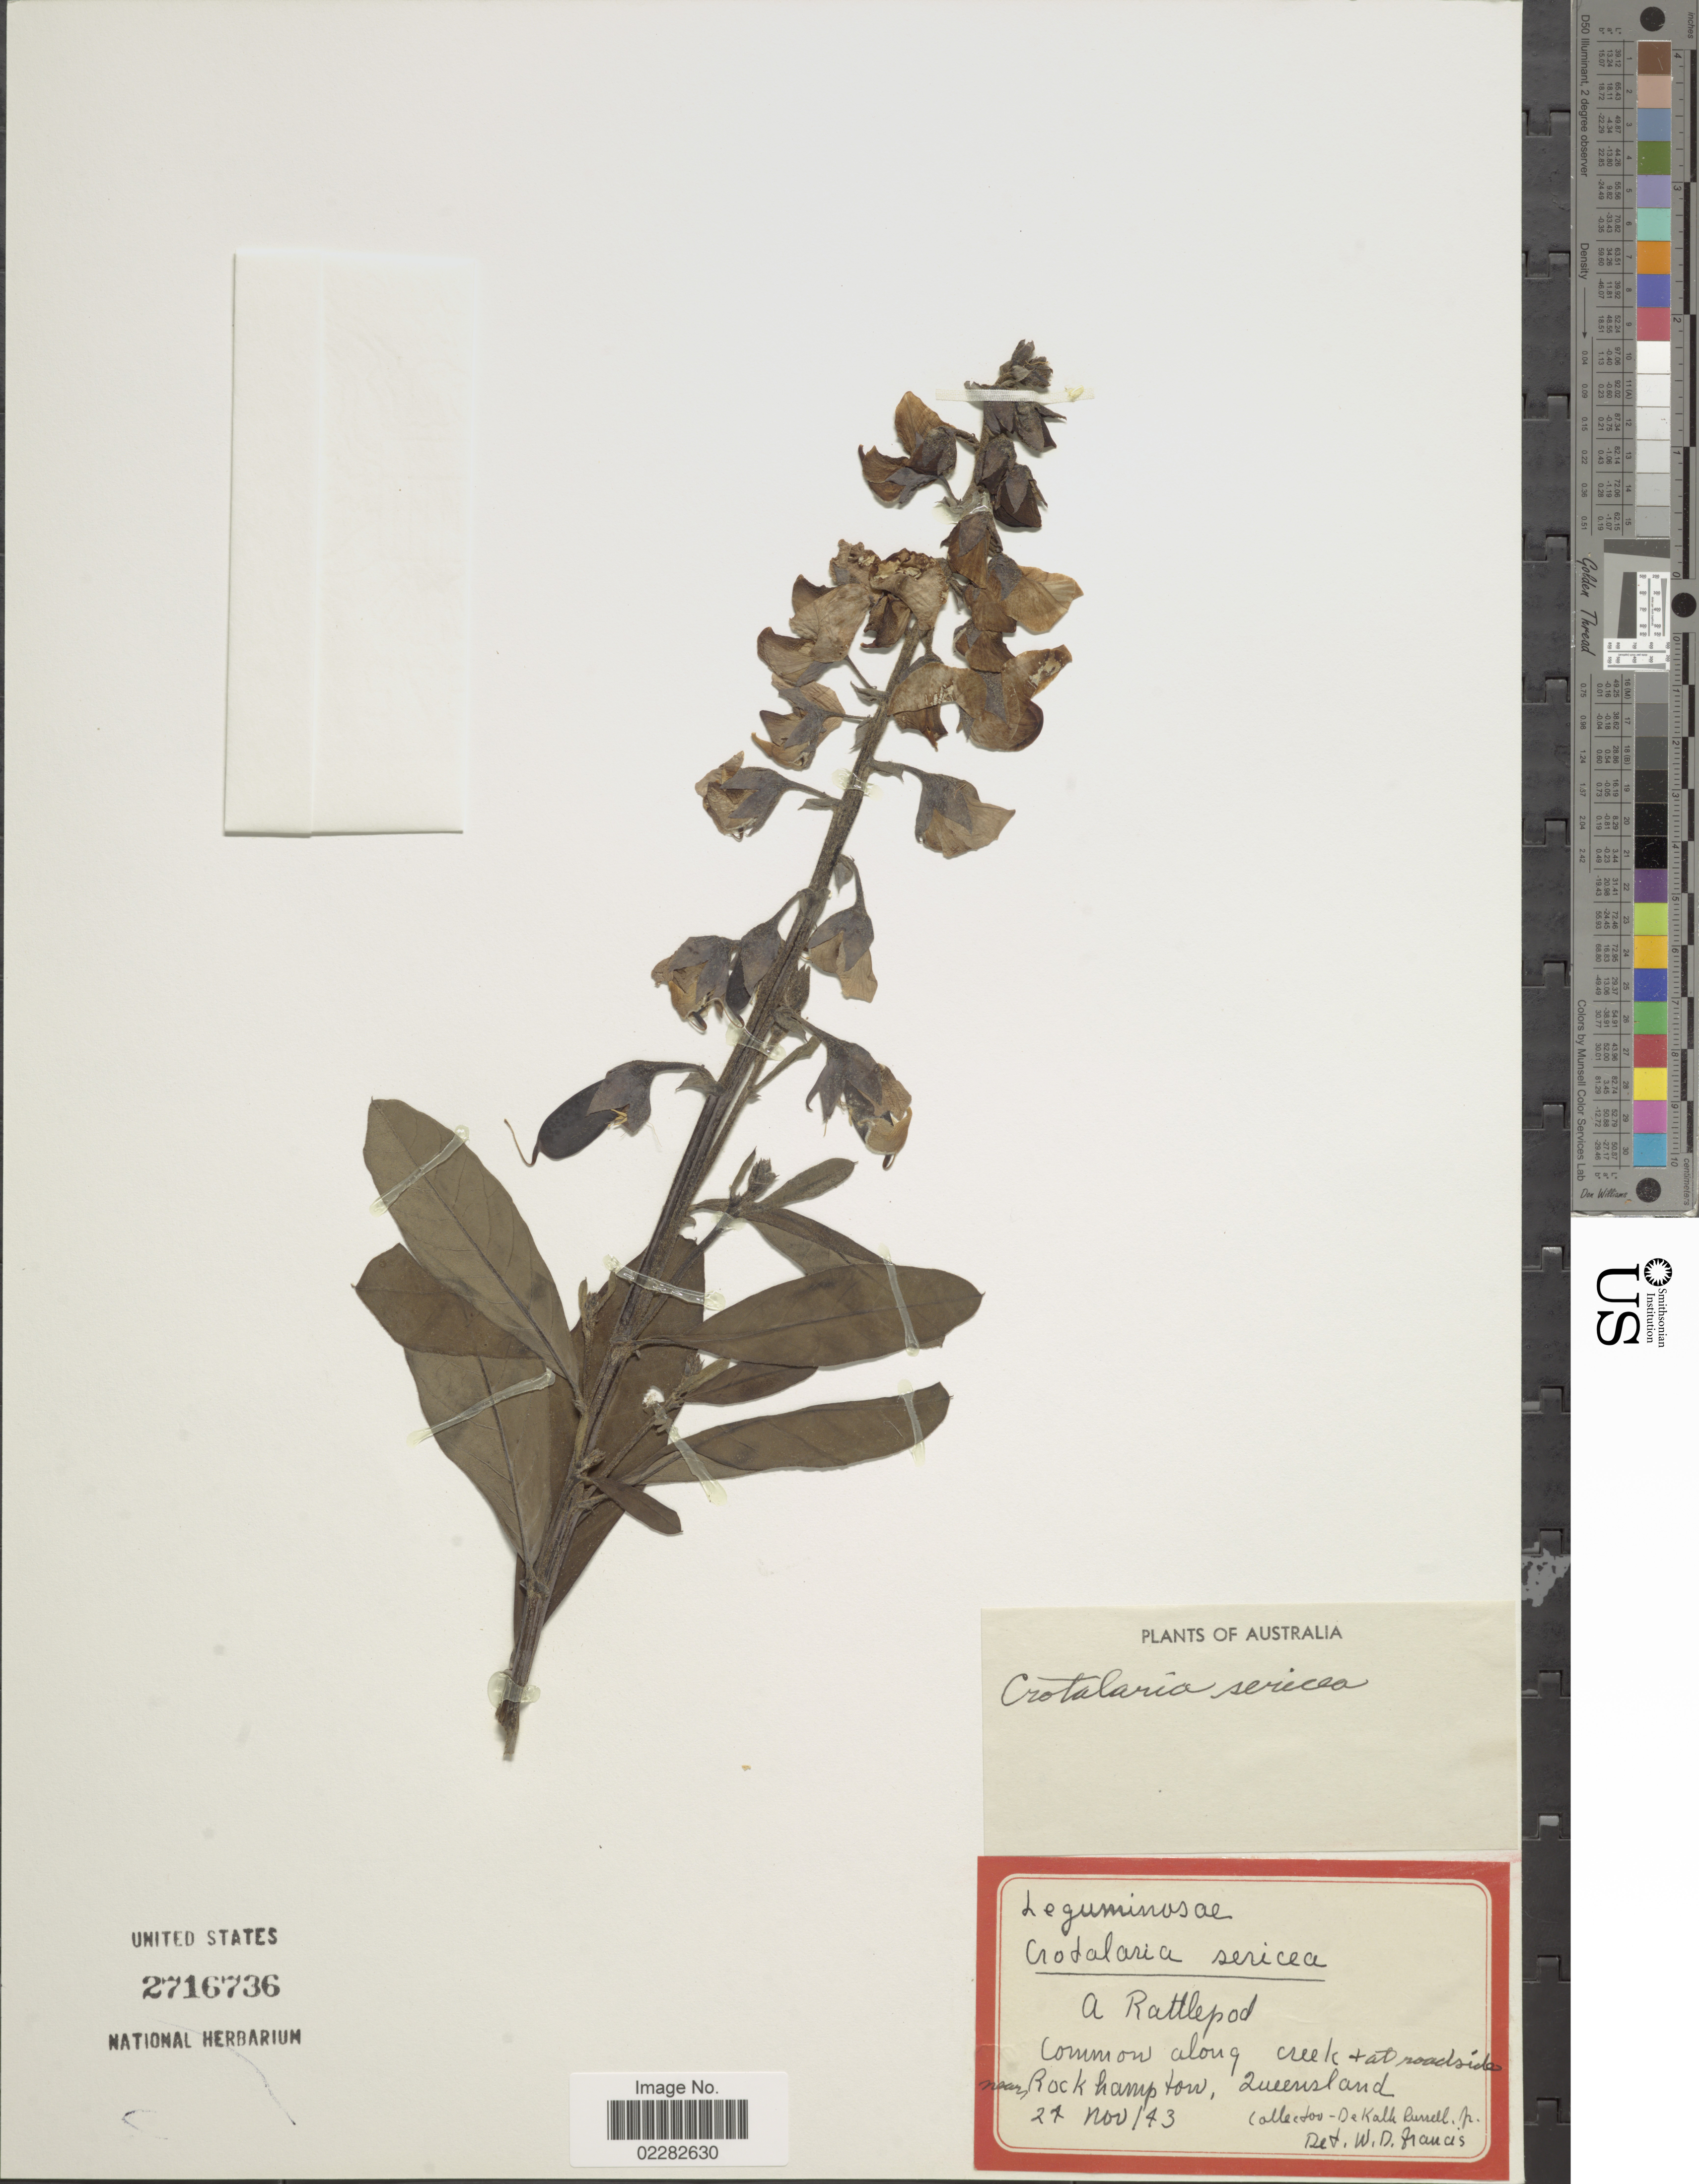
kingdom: Plantae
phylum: Tracheophyta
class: Magnoliopsida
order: Fabales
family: Fabaceae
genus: Crotalaria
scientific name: Crotalaria sericea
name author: Retz.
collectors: D. K. Russell Jr.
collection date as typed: Transcribed d/m/y: 24/11/43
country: Australia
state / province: Queensland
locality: Common along creek + at roadsides Rockhampton.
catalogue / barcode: US 2716736